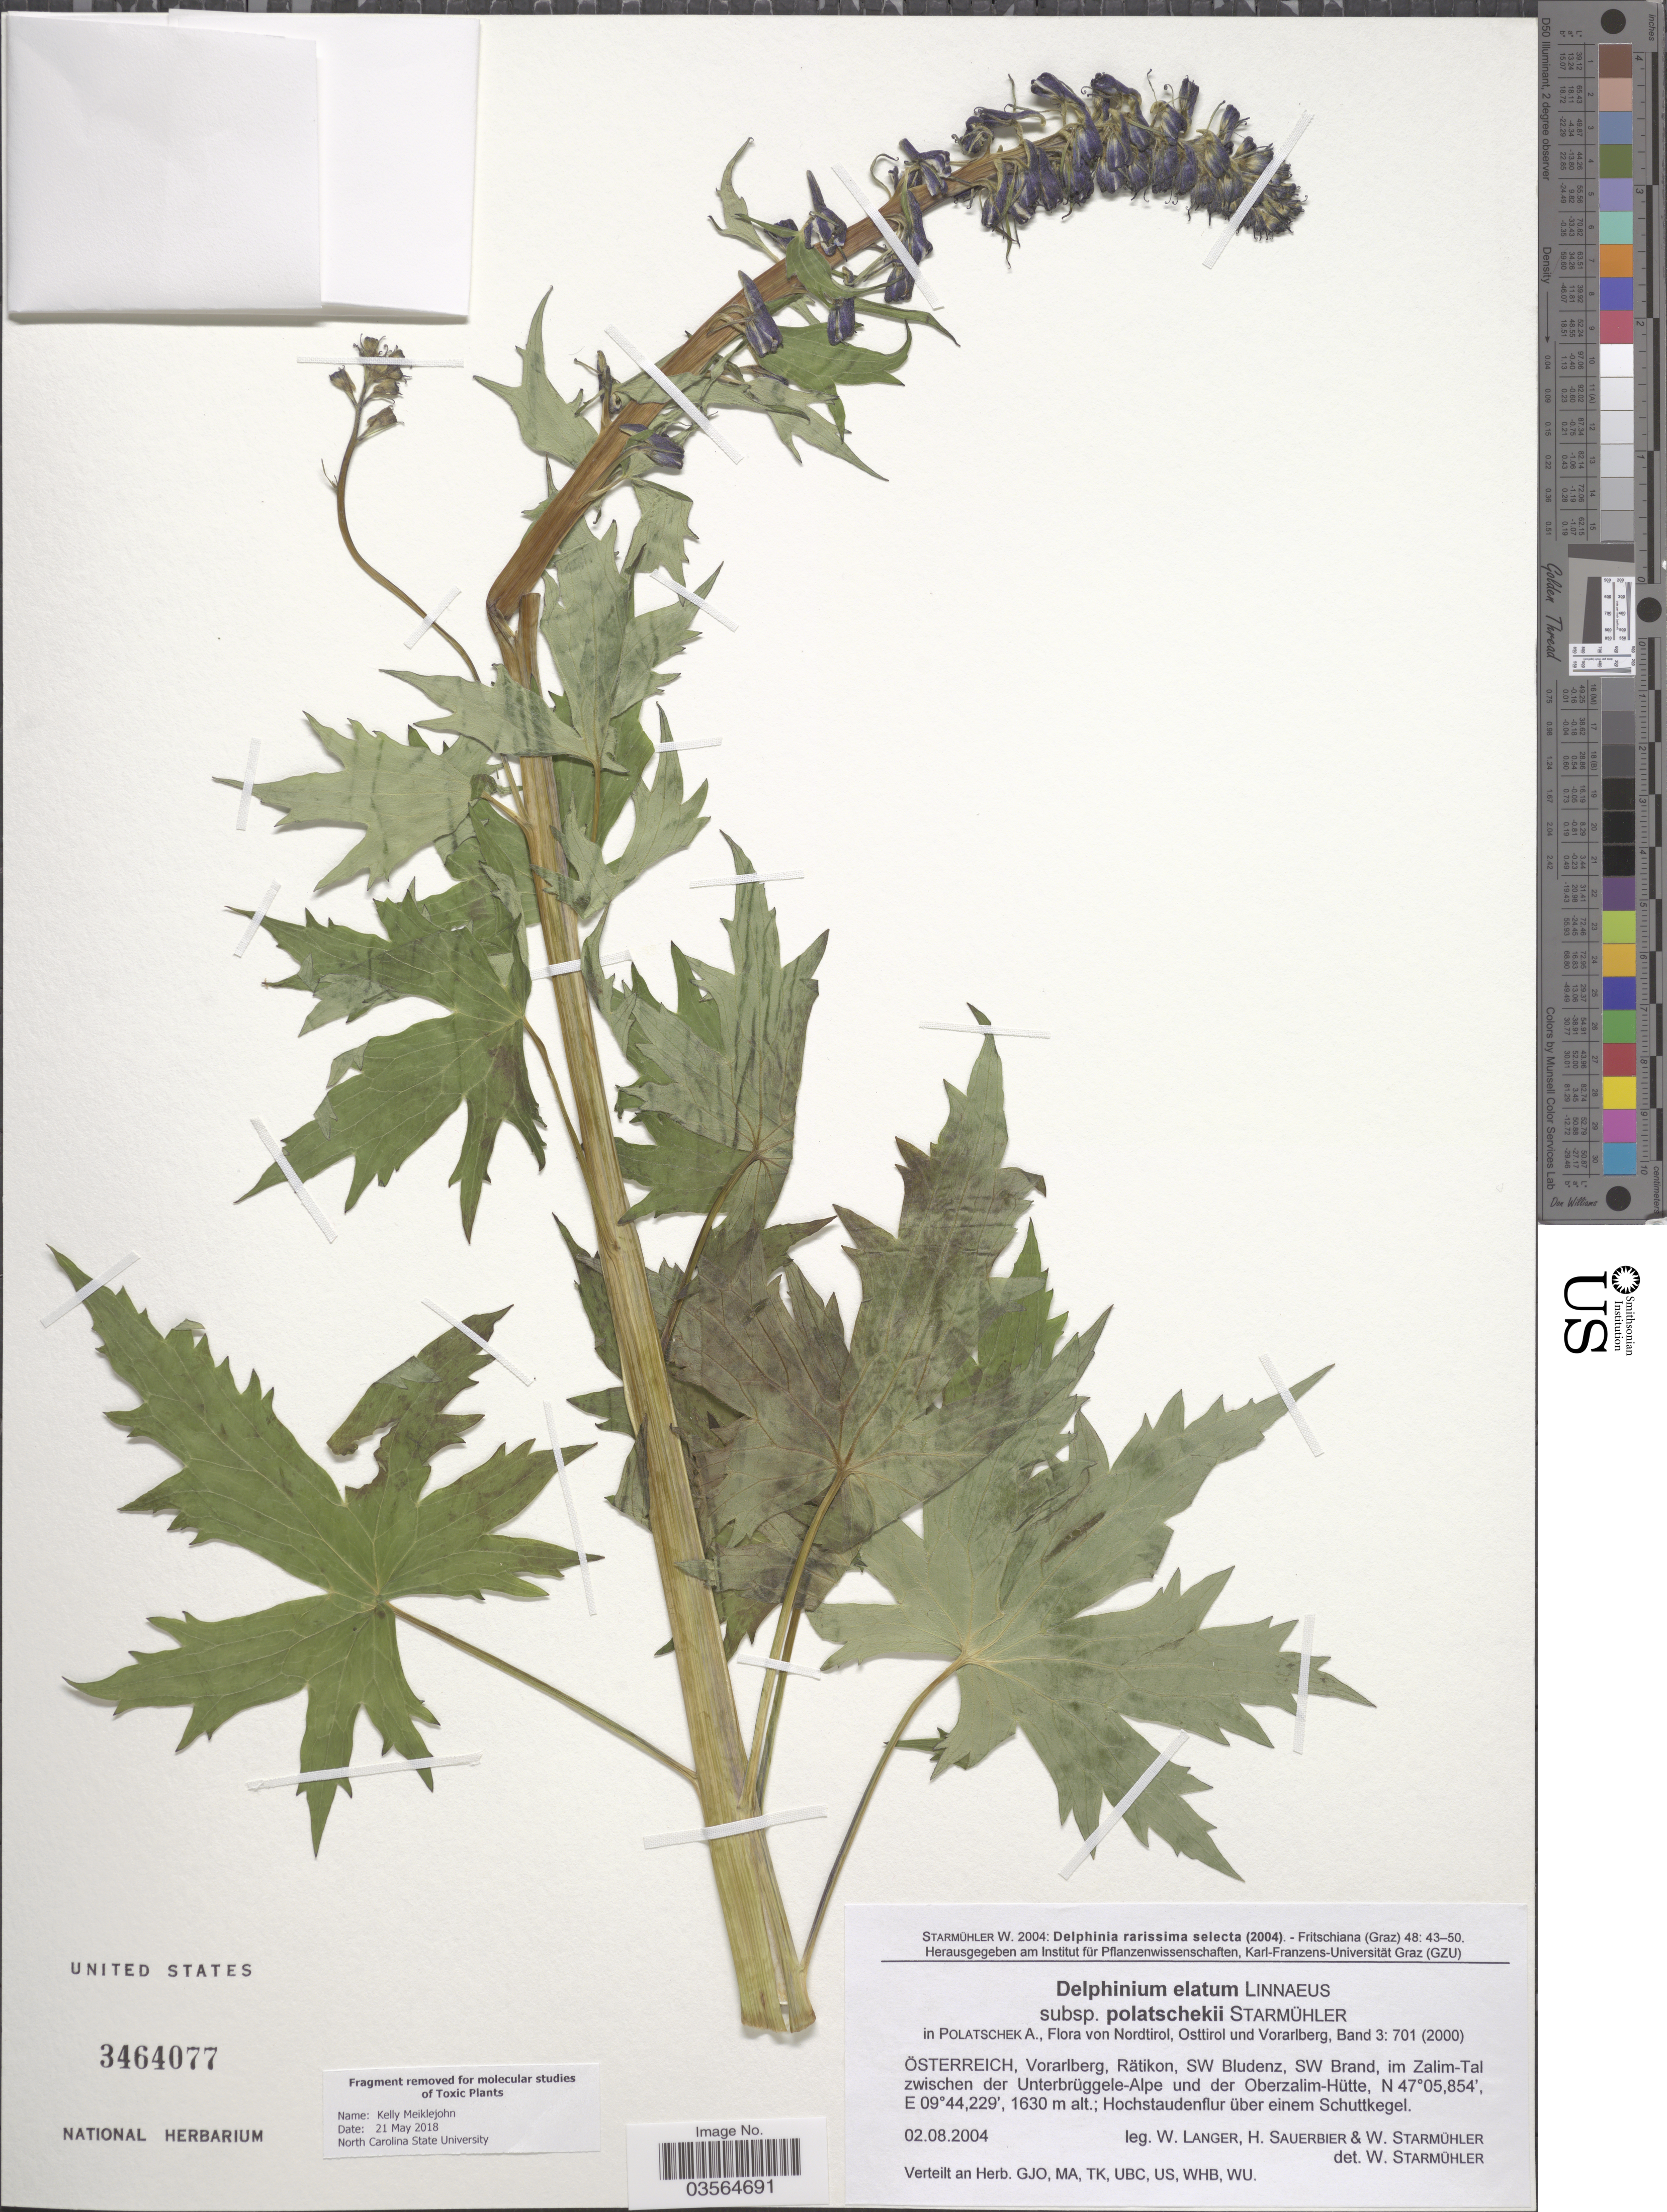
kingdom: Plantae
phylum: Tracheophyta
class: Magnoliopsida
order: Ranunculales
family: Ranunculaceae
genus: Delphinium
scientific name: Delphinium elatum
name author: L.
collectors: W. Langer, H. Sauerbier & W. Starmühler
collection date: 2004-08-02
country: Austria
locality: Österreich, Vorarlberg, Rätikon, SW Bludenz, SW Brand, im Zalim-Tal zwischen der Unterbrüggele-Alpe und der Oberzalim-Hütte. Hochstaudenflur über einem Schuttkegel.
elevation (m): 1630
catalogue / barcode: US 3464077